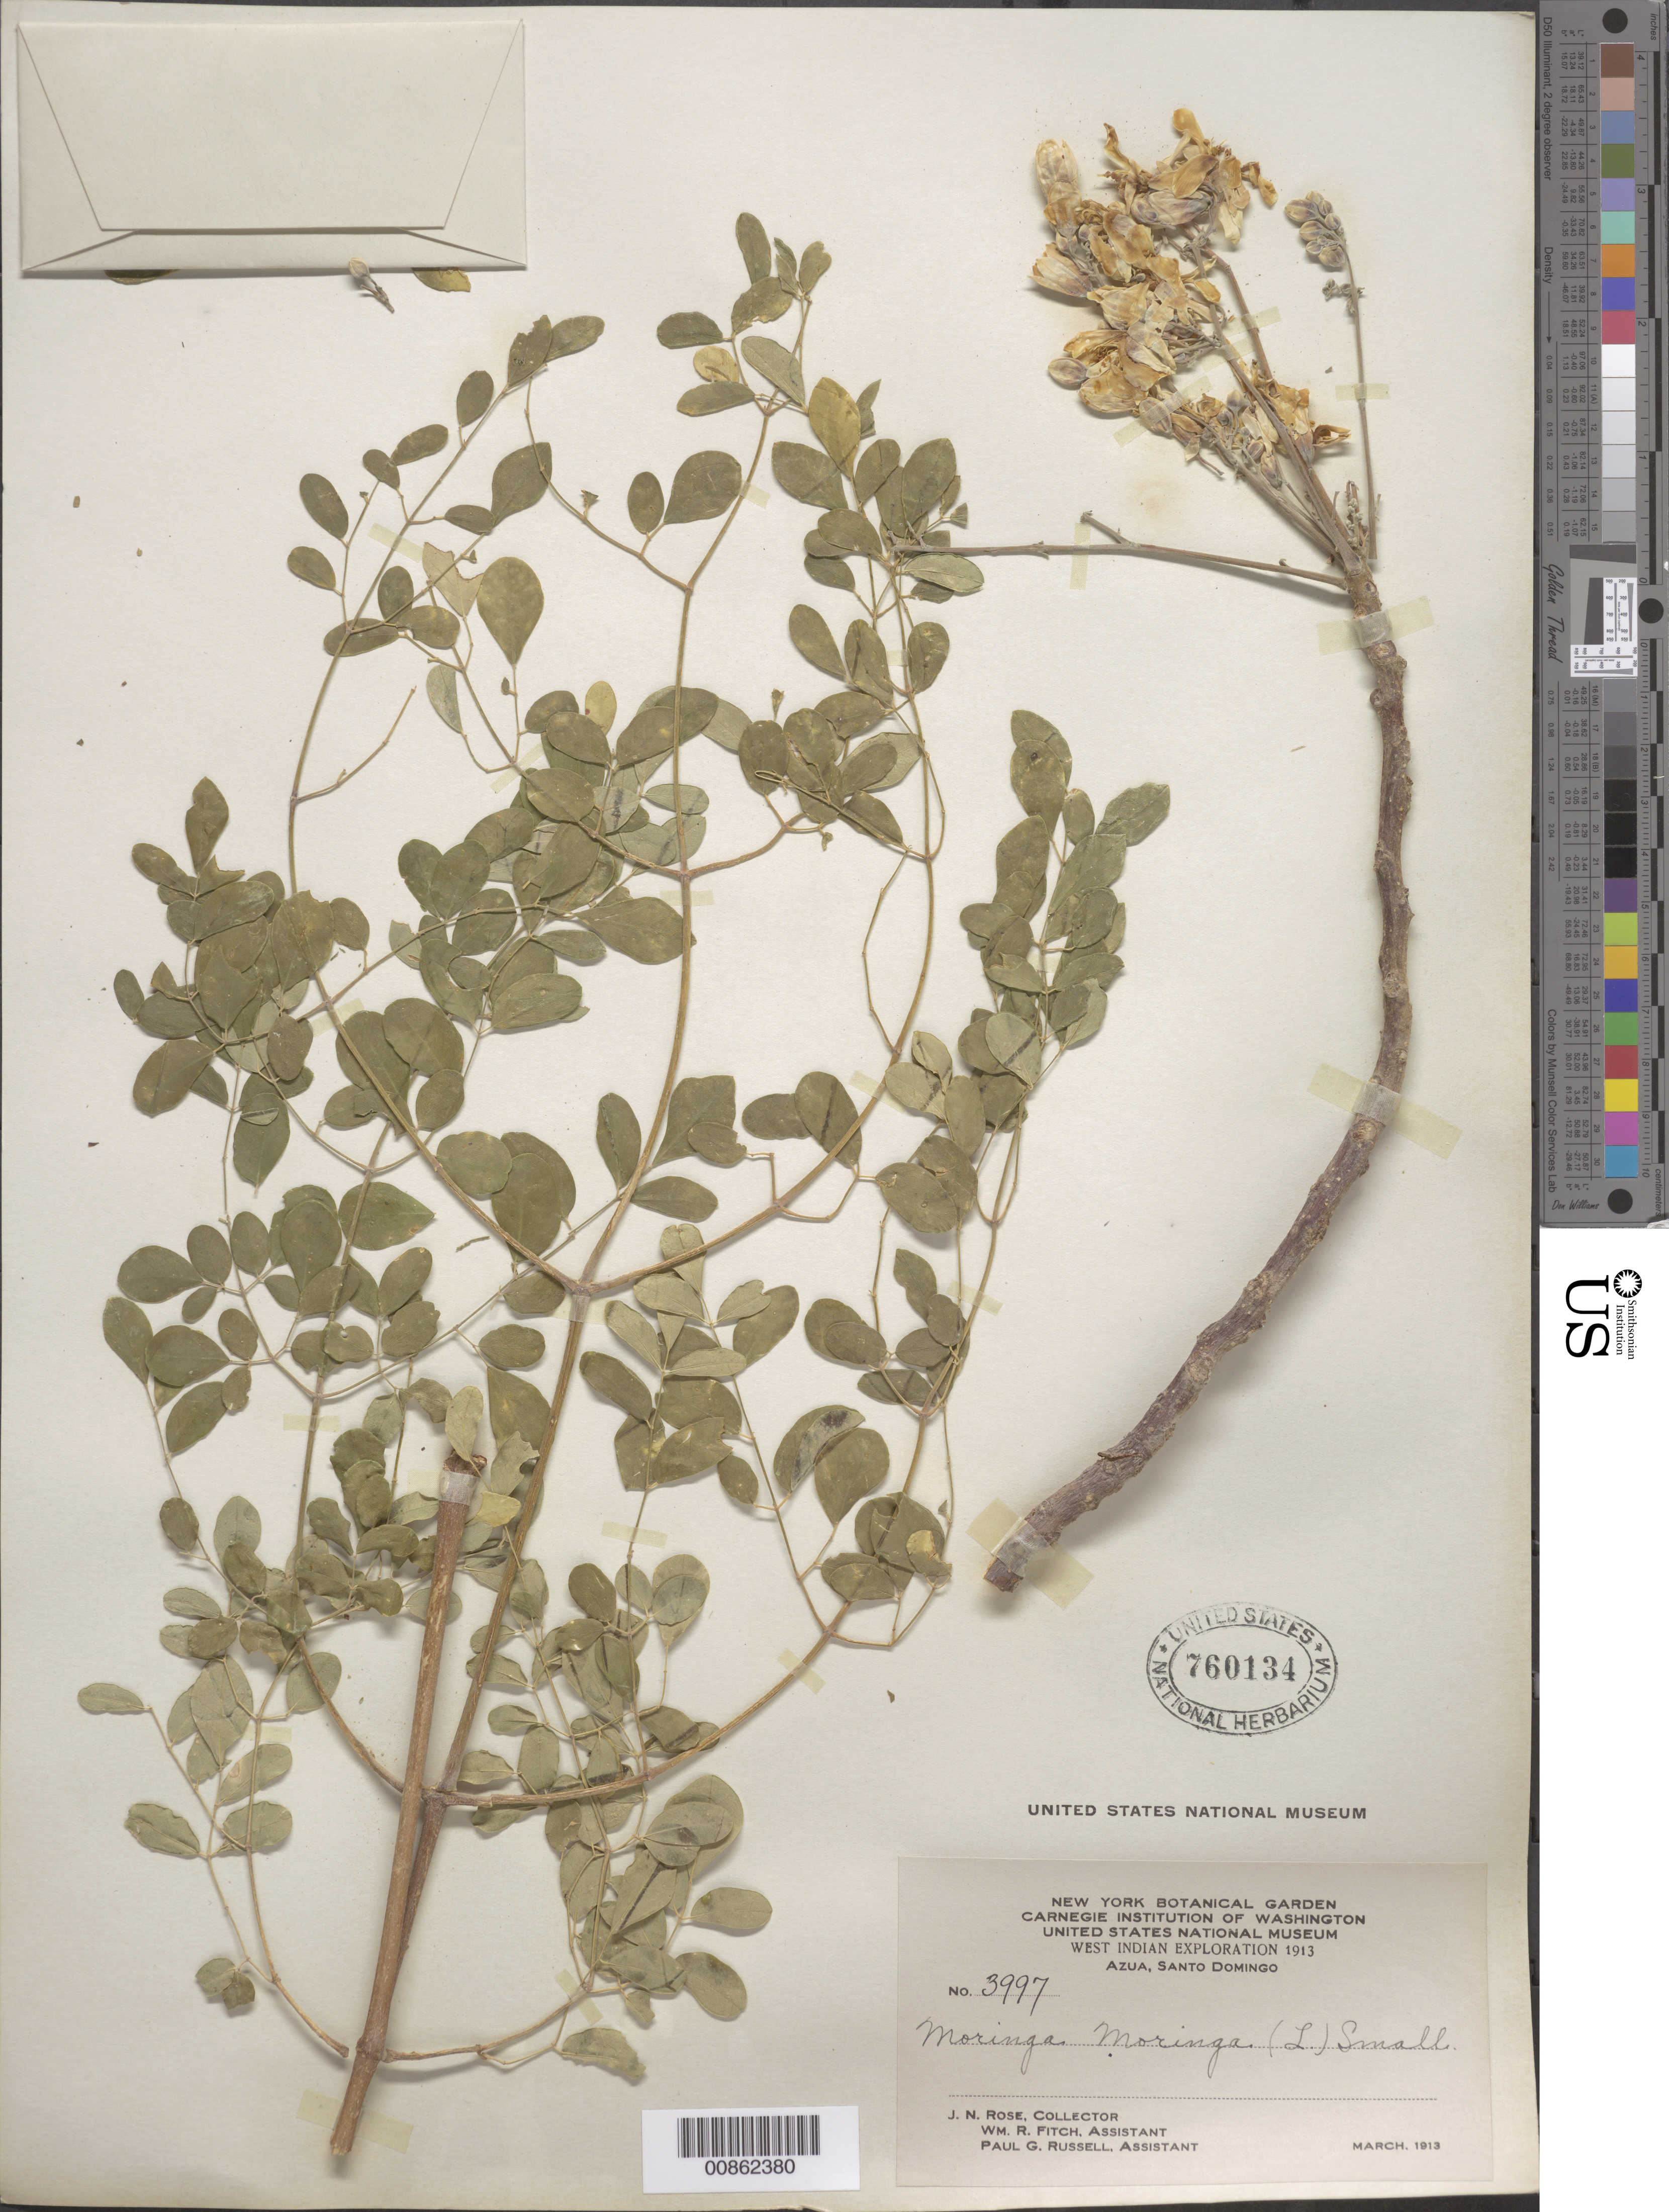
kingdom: Plantae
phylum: Tracheophyta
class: Magnoliopsida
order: Brassicales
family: Moringaceae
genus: Moringa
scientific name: Moringa oleifera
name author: Lam.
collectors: J. N. Rose, W. R. Fitch & P. G. Russell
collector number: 3997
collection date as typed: Mar 1913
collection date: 1913-03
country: Dominican Republic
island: Hispaniola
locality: Azua, Santo Domingo.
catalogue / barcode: US 760134